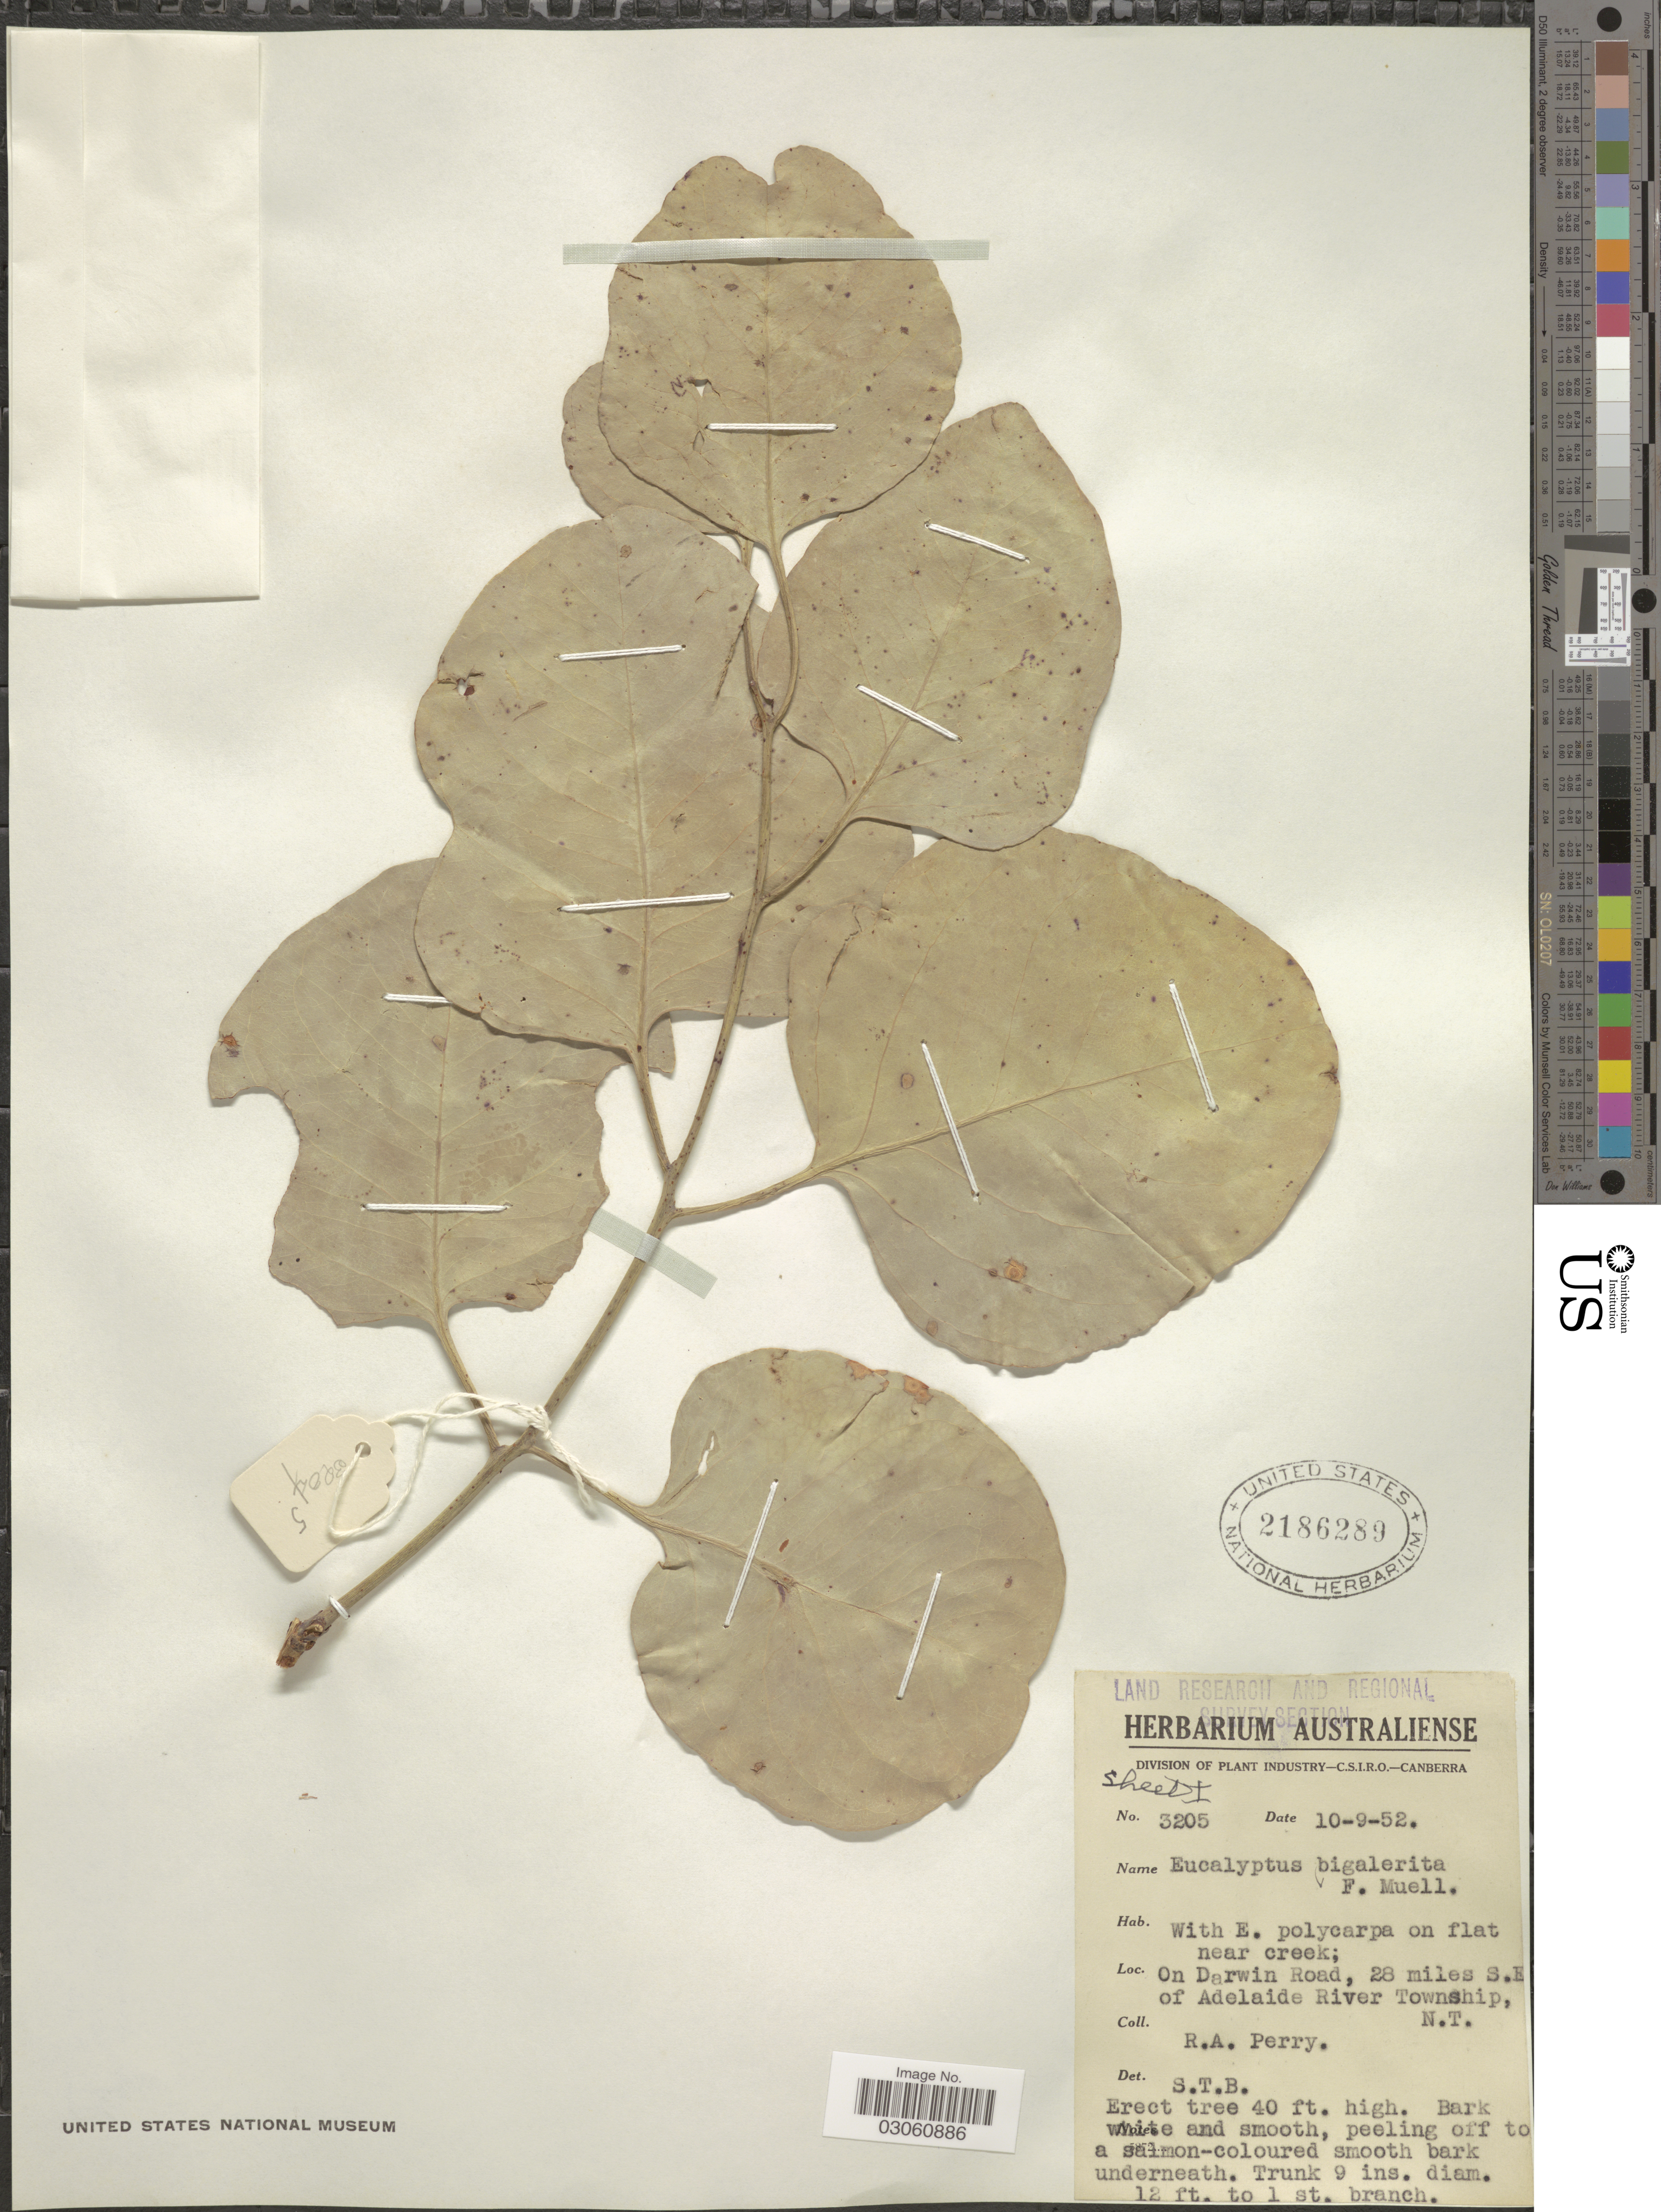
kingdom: Plantae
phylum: Tracheophyta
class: Magnoliopsida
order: Myrtales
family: Myrtaceae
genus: Eucalyptus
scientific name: Eucalyptus bigalerita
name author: F. Muell.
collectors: Perry, R. A.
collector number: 3205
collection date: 1952-09-10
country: Australia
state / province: Northern Territory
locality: On Darwin Road, 28 miles S.E. of Adelaide River Township, N.T.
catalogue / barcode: US 2186289